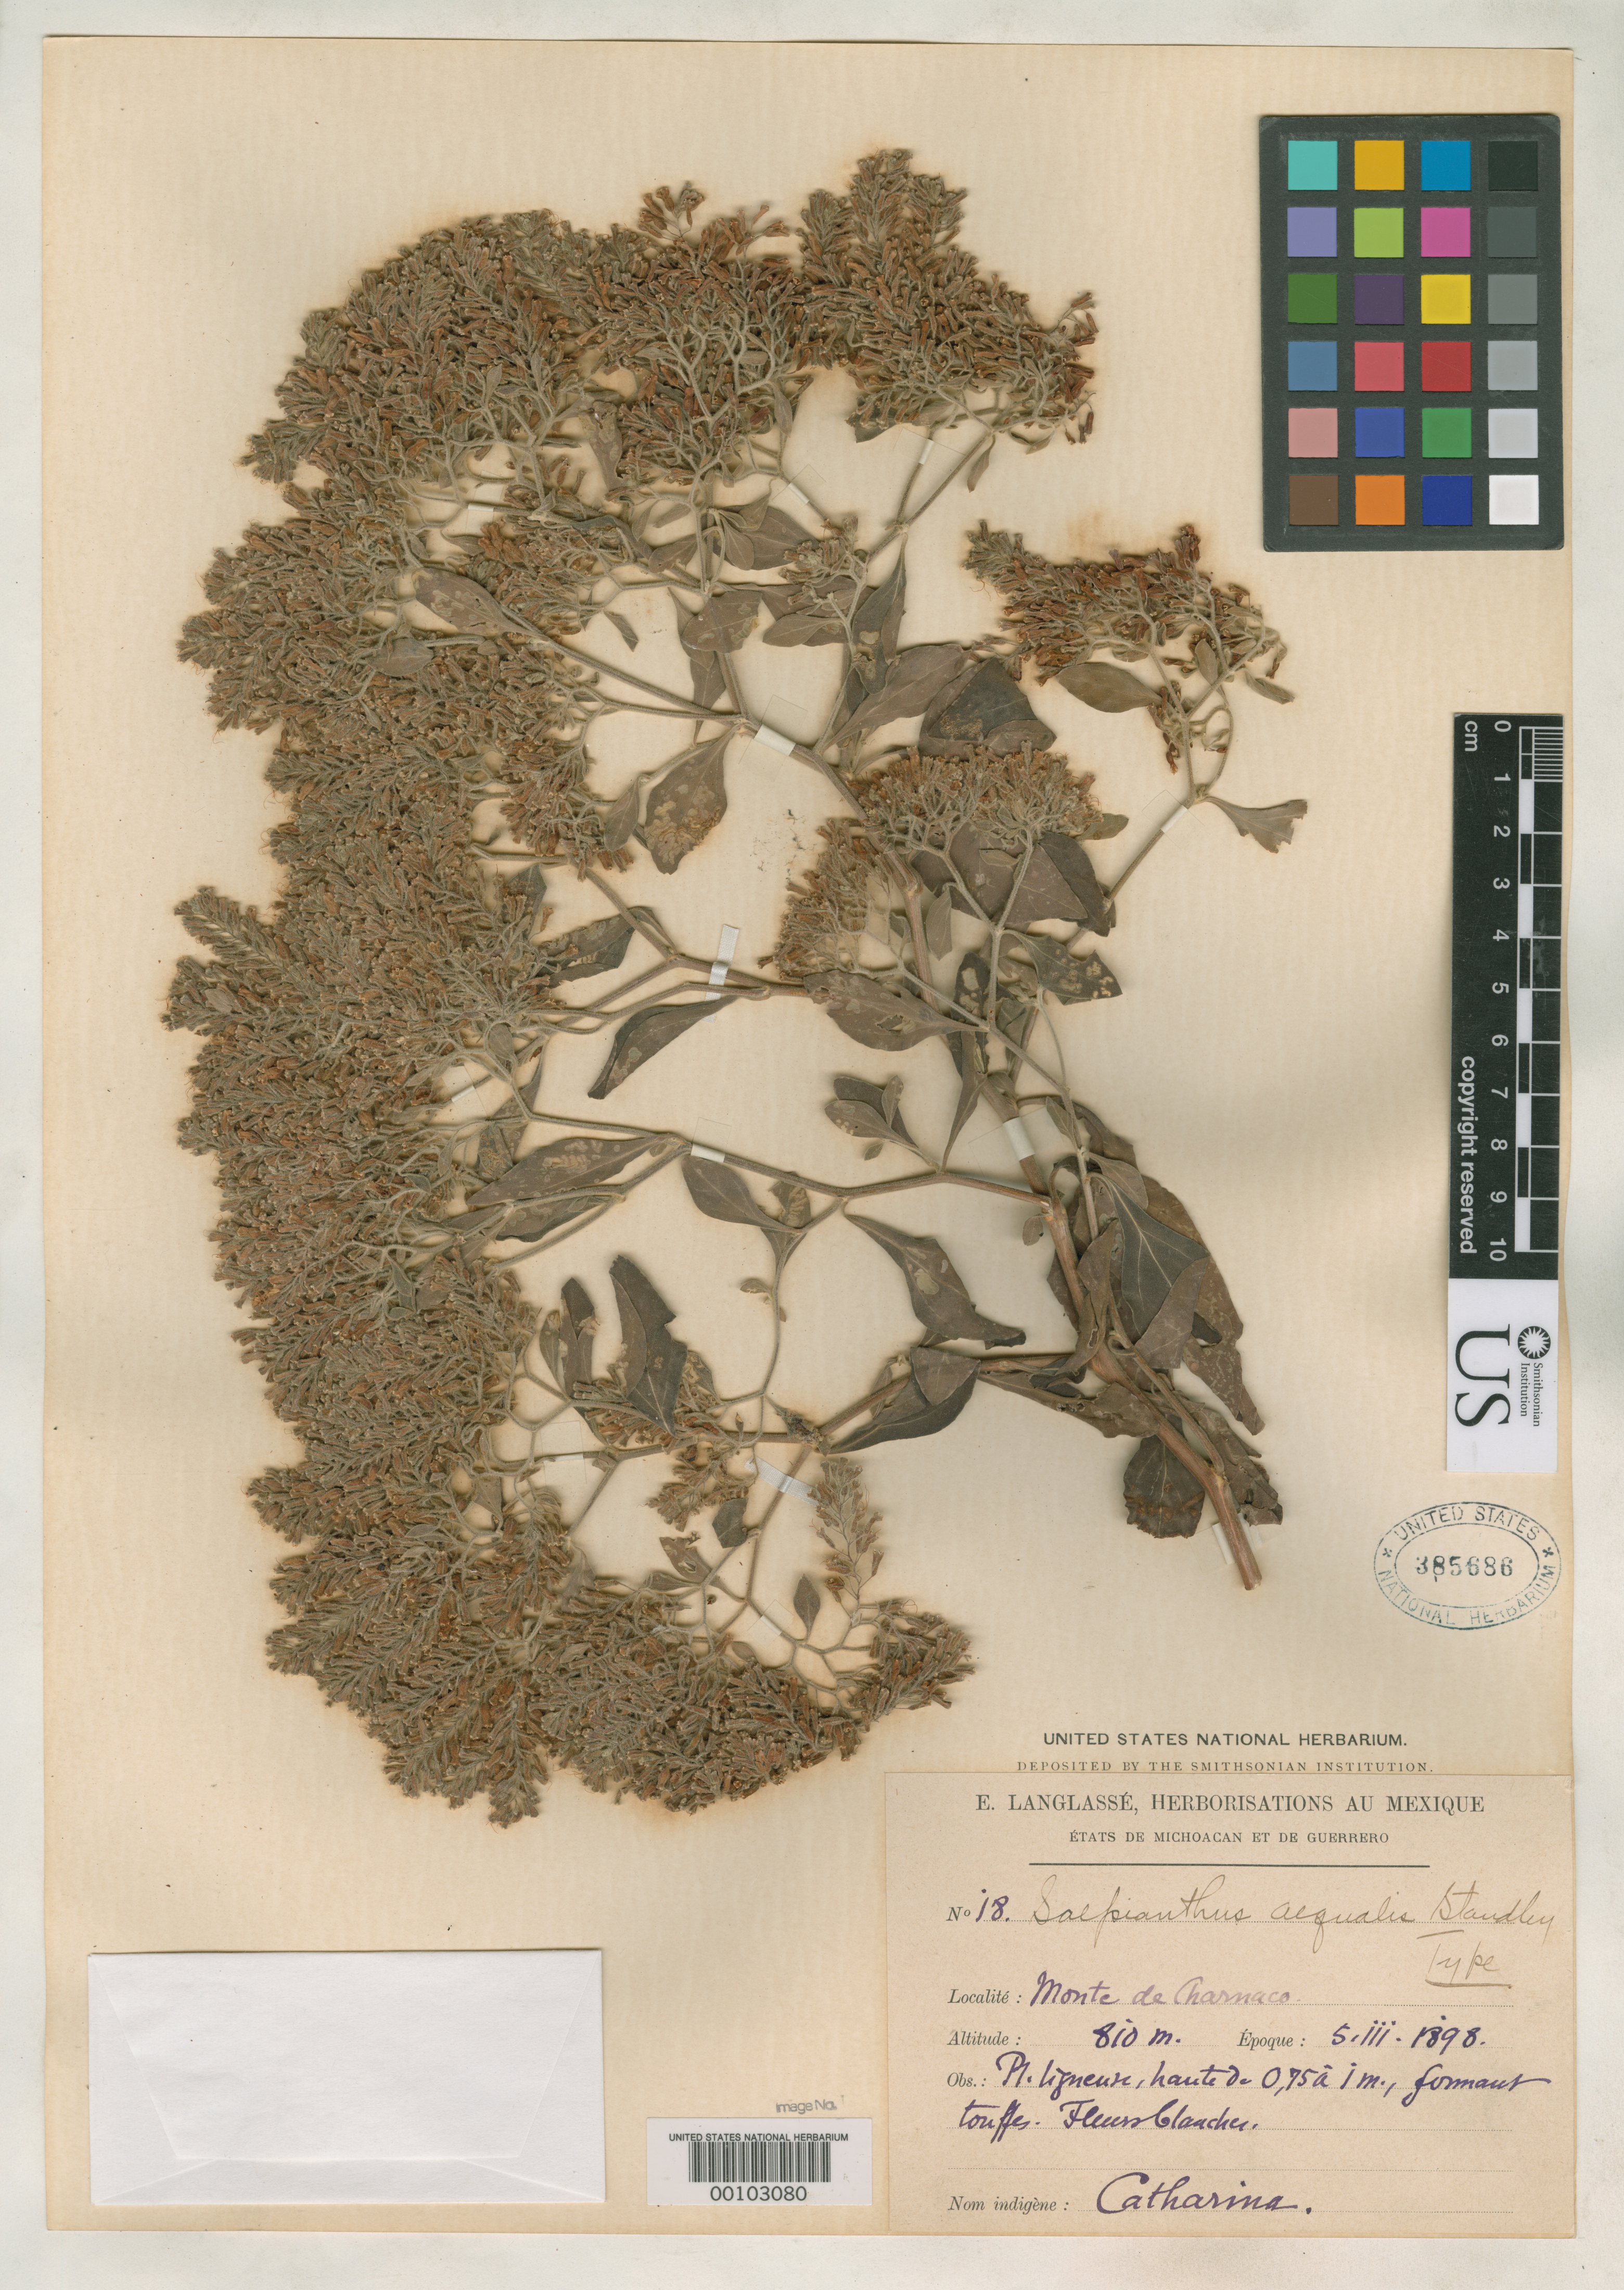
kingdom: Plantae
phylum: Tracheophyta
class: Magnoliopsida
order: Caryophyllales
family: Nyctaginaceae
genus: Salpianthus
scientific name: Salpianthus aequalis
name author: Standl.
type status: Holotype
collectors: E. Langlassé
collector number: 18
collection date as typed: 05 Mar 1898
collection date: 1898-03-05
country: Mexico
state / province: Guerrero / Michoacán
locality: Monte de Charnaco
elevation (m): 810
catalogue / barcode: US 385686